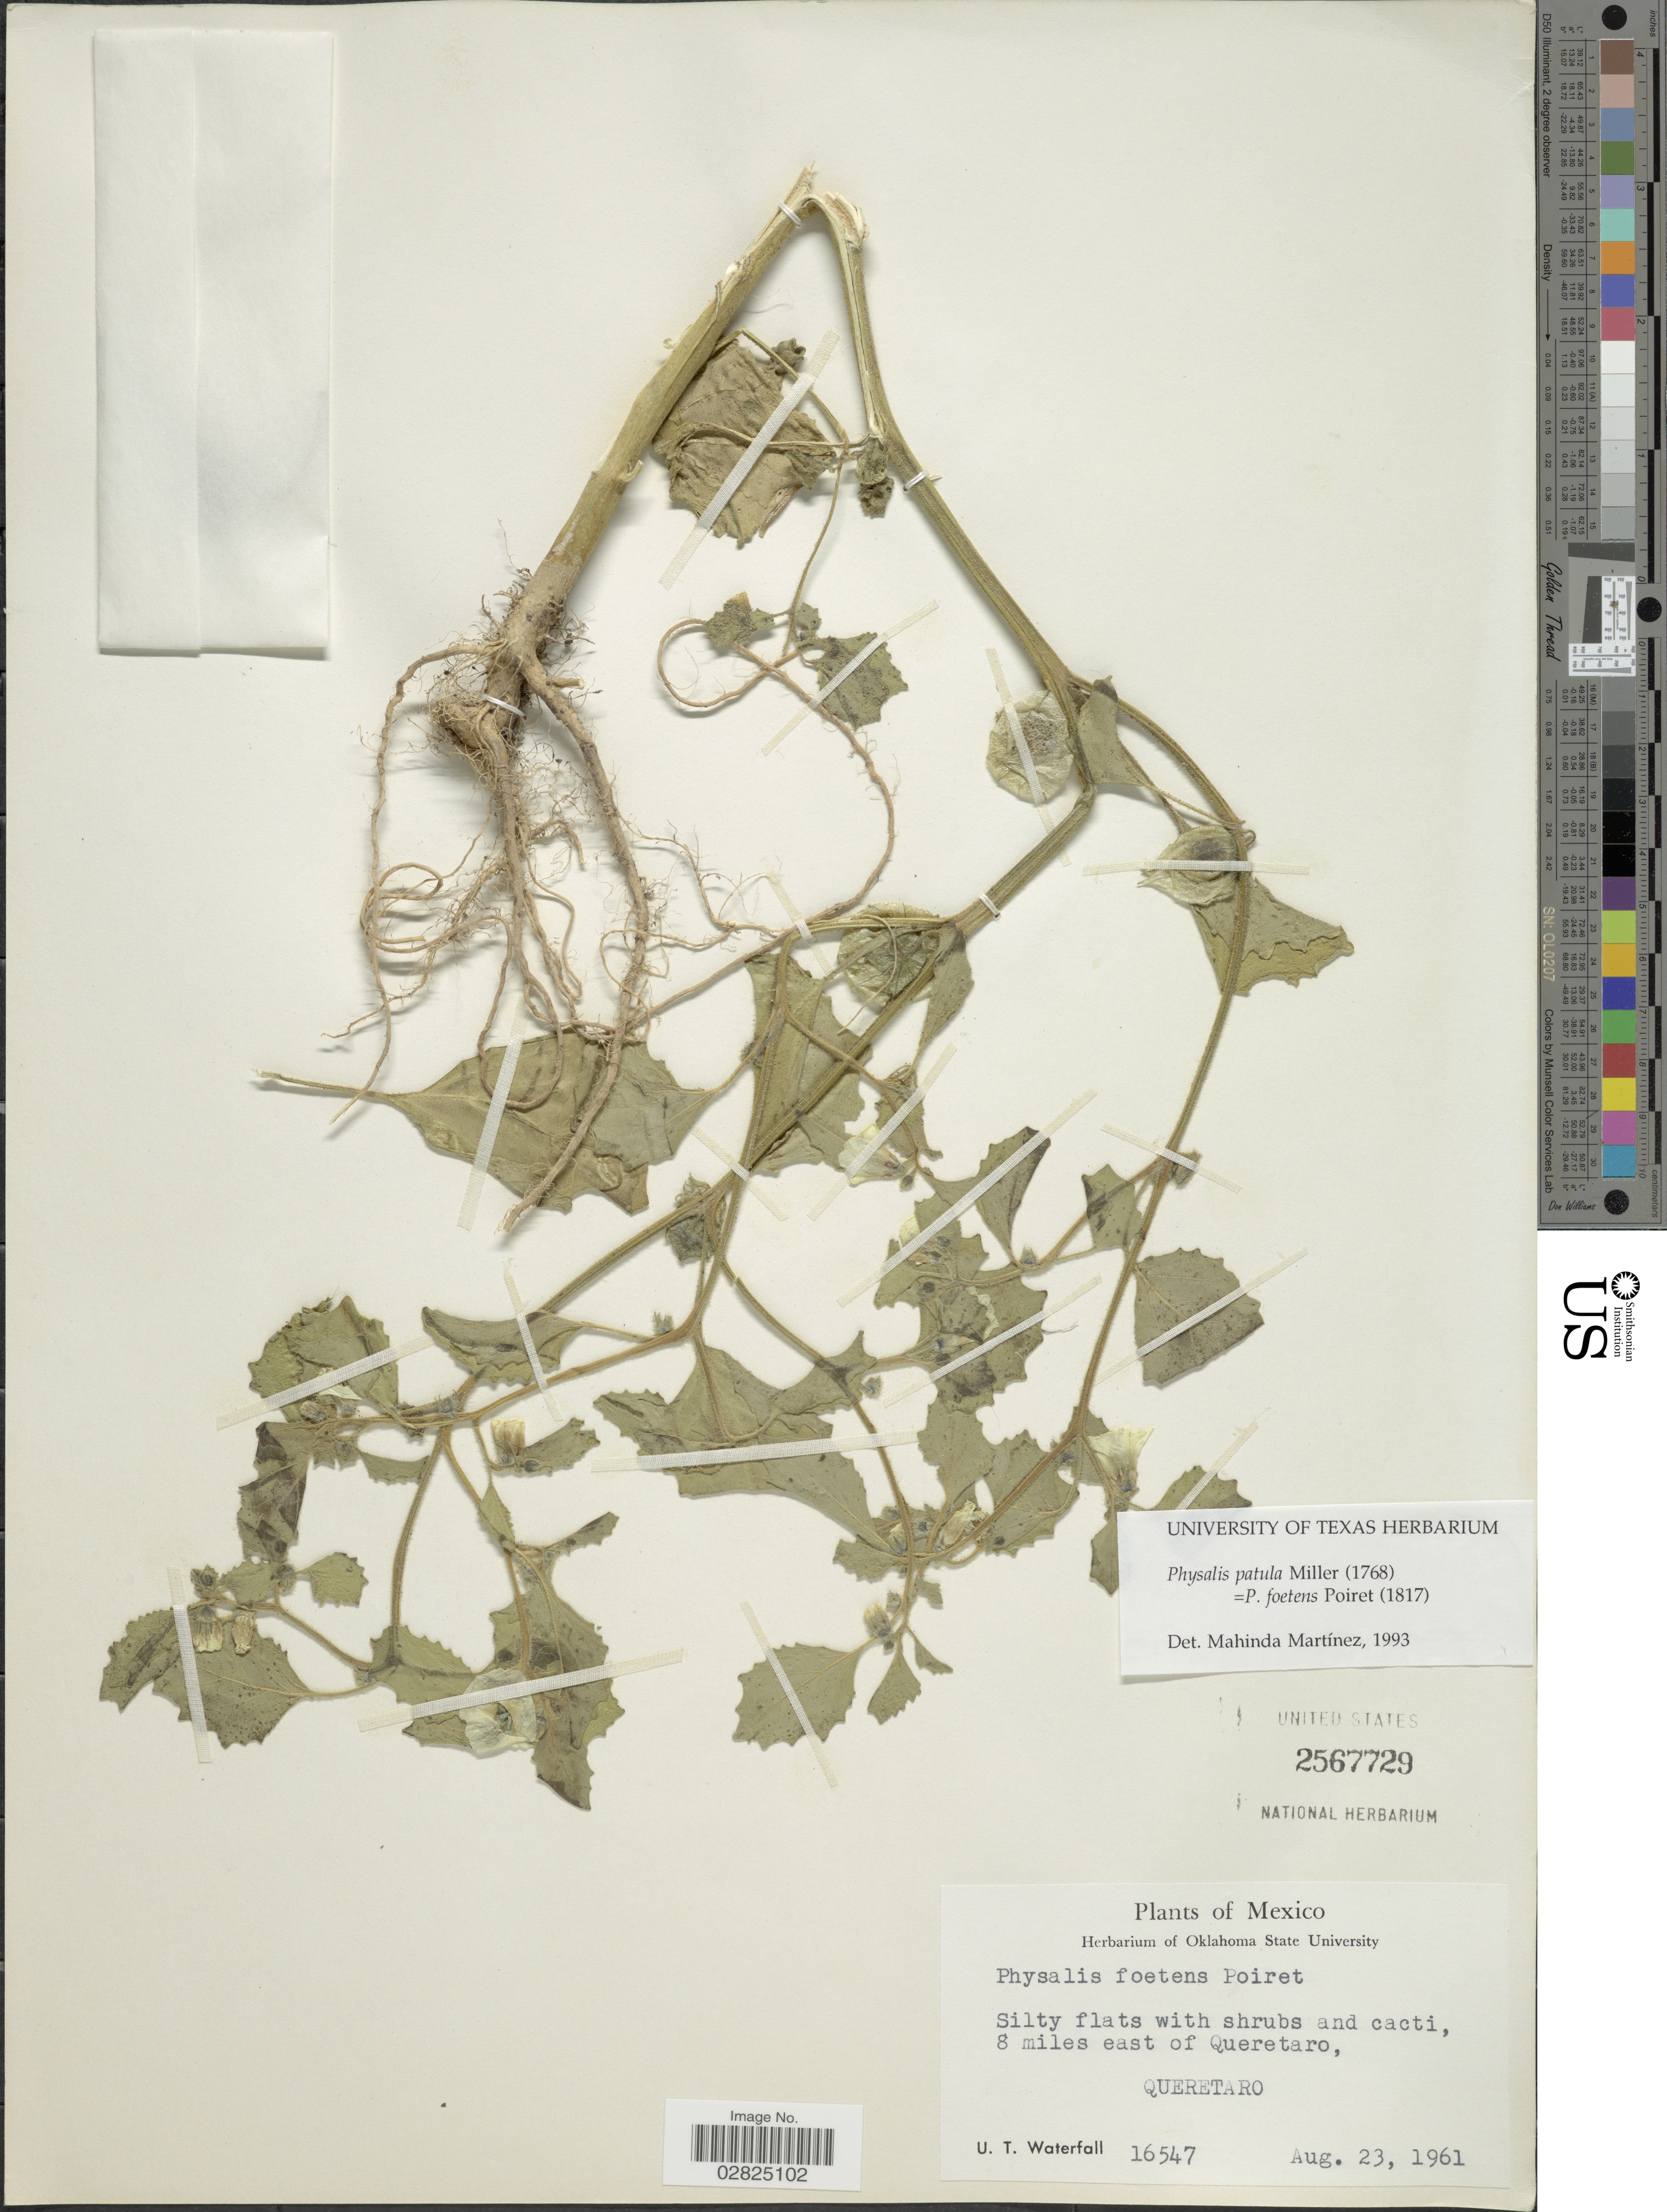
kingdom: Plantae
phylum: Tracheophyta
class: Magnoliopsida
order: Solanales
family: Solanaceae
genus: Physalis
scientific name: Physalis patula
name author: Mill.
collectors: U. T. Waterfall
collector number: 16547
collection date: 1961-08-23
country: Mexico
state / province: Querétaro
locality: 8 miles east of Queretaro.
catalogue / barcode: US 2567729